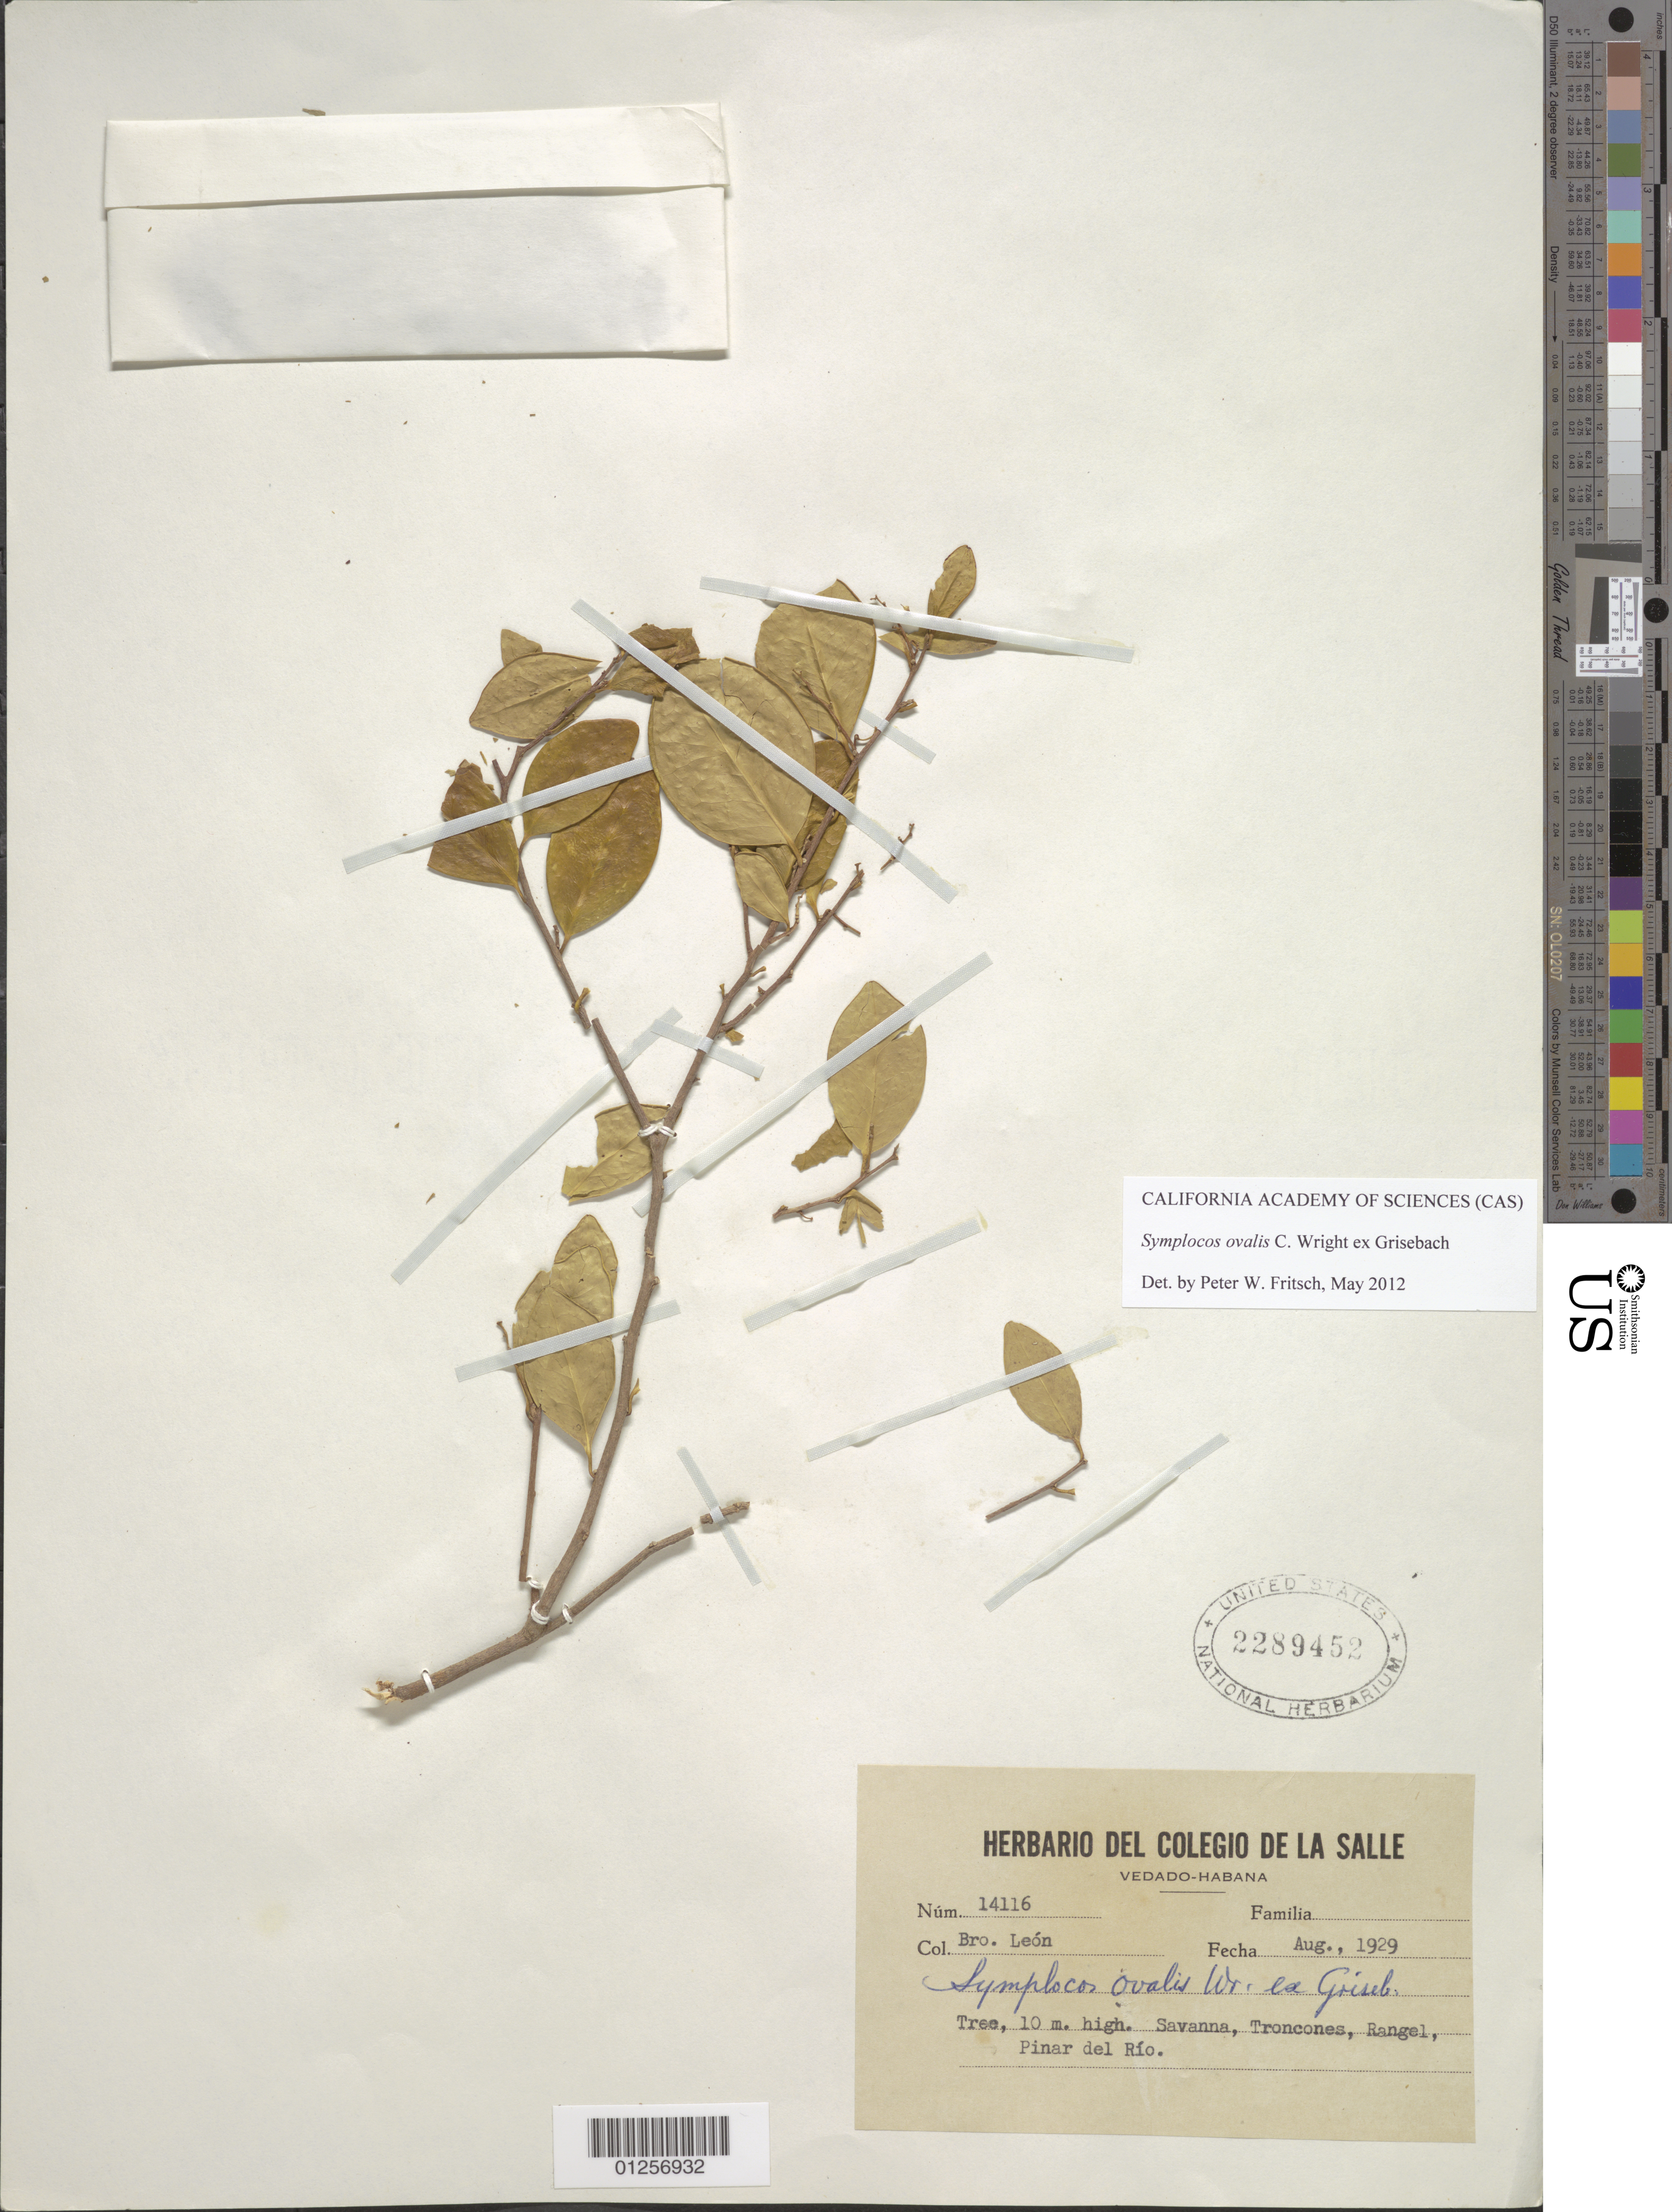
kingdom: Plantae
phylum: Tracheophyta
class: Magnoliopsida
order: Ericales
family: Symplocaceae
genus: Symplocos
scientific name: Symplocos ovalis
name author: C. Wright ex Griseb.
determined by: Fritsch, Peter W.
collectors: Bro. León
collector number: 14116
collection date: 1929-08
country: Cuba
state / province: Pinar del Rio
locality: Troncones, Rangel, Pinar del Rio.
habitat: Savanna.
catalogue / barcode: US 2289452